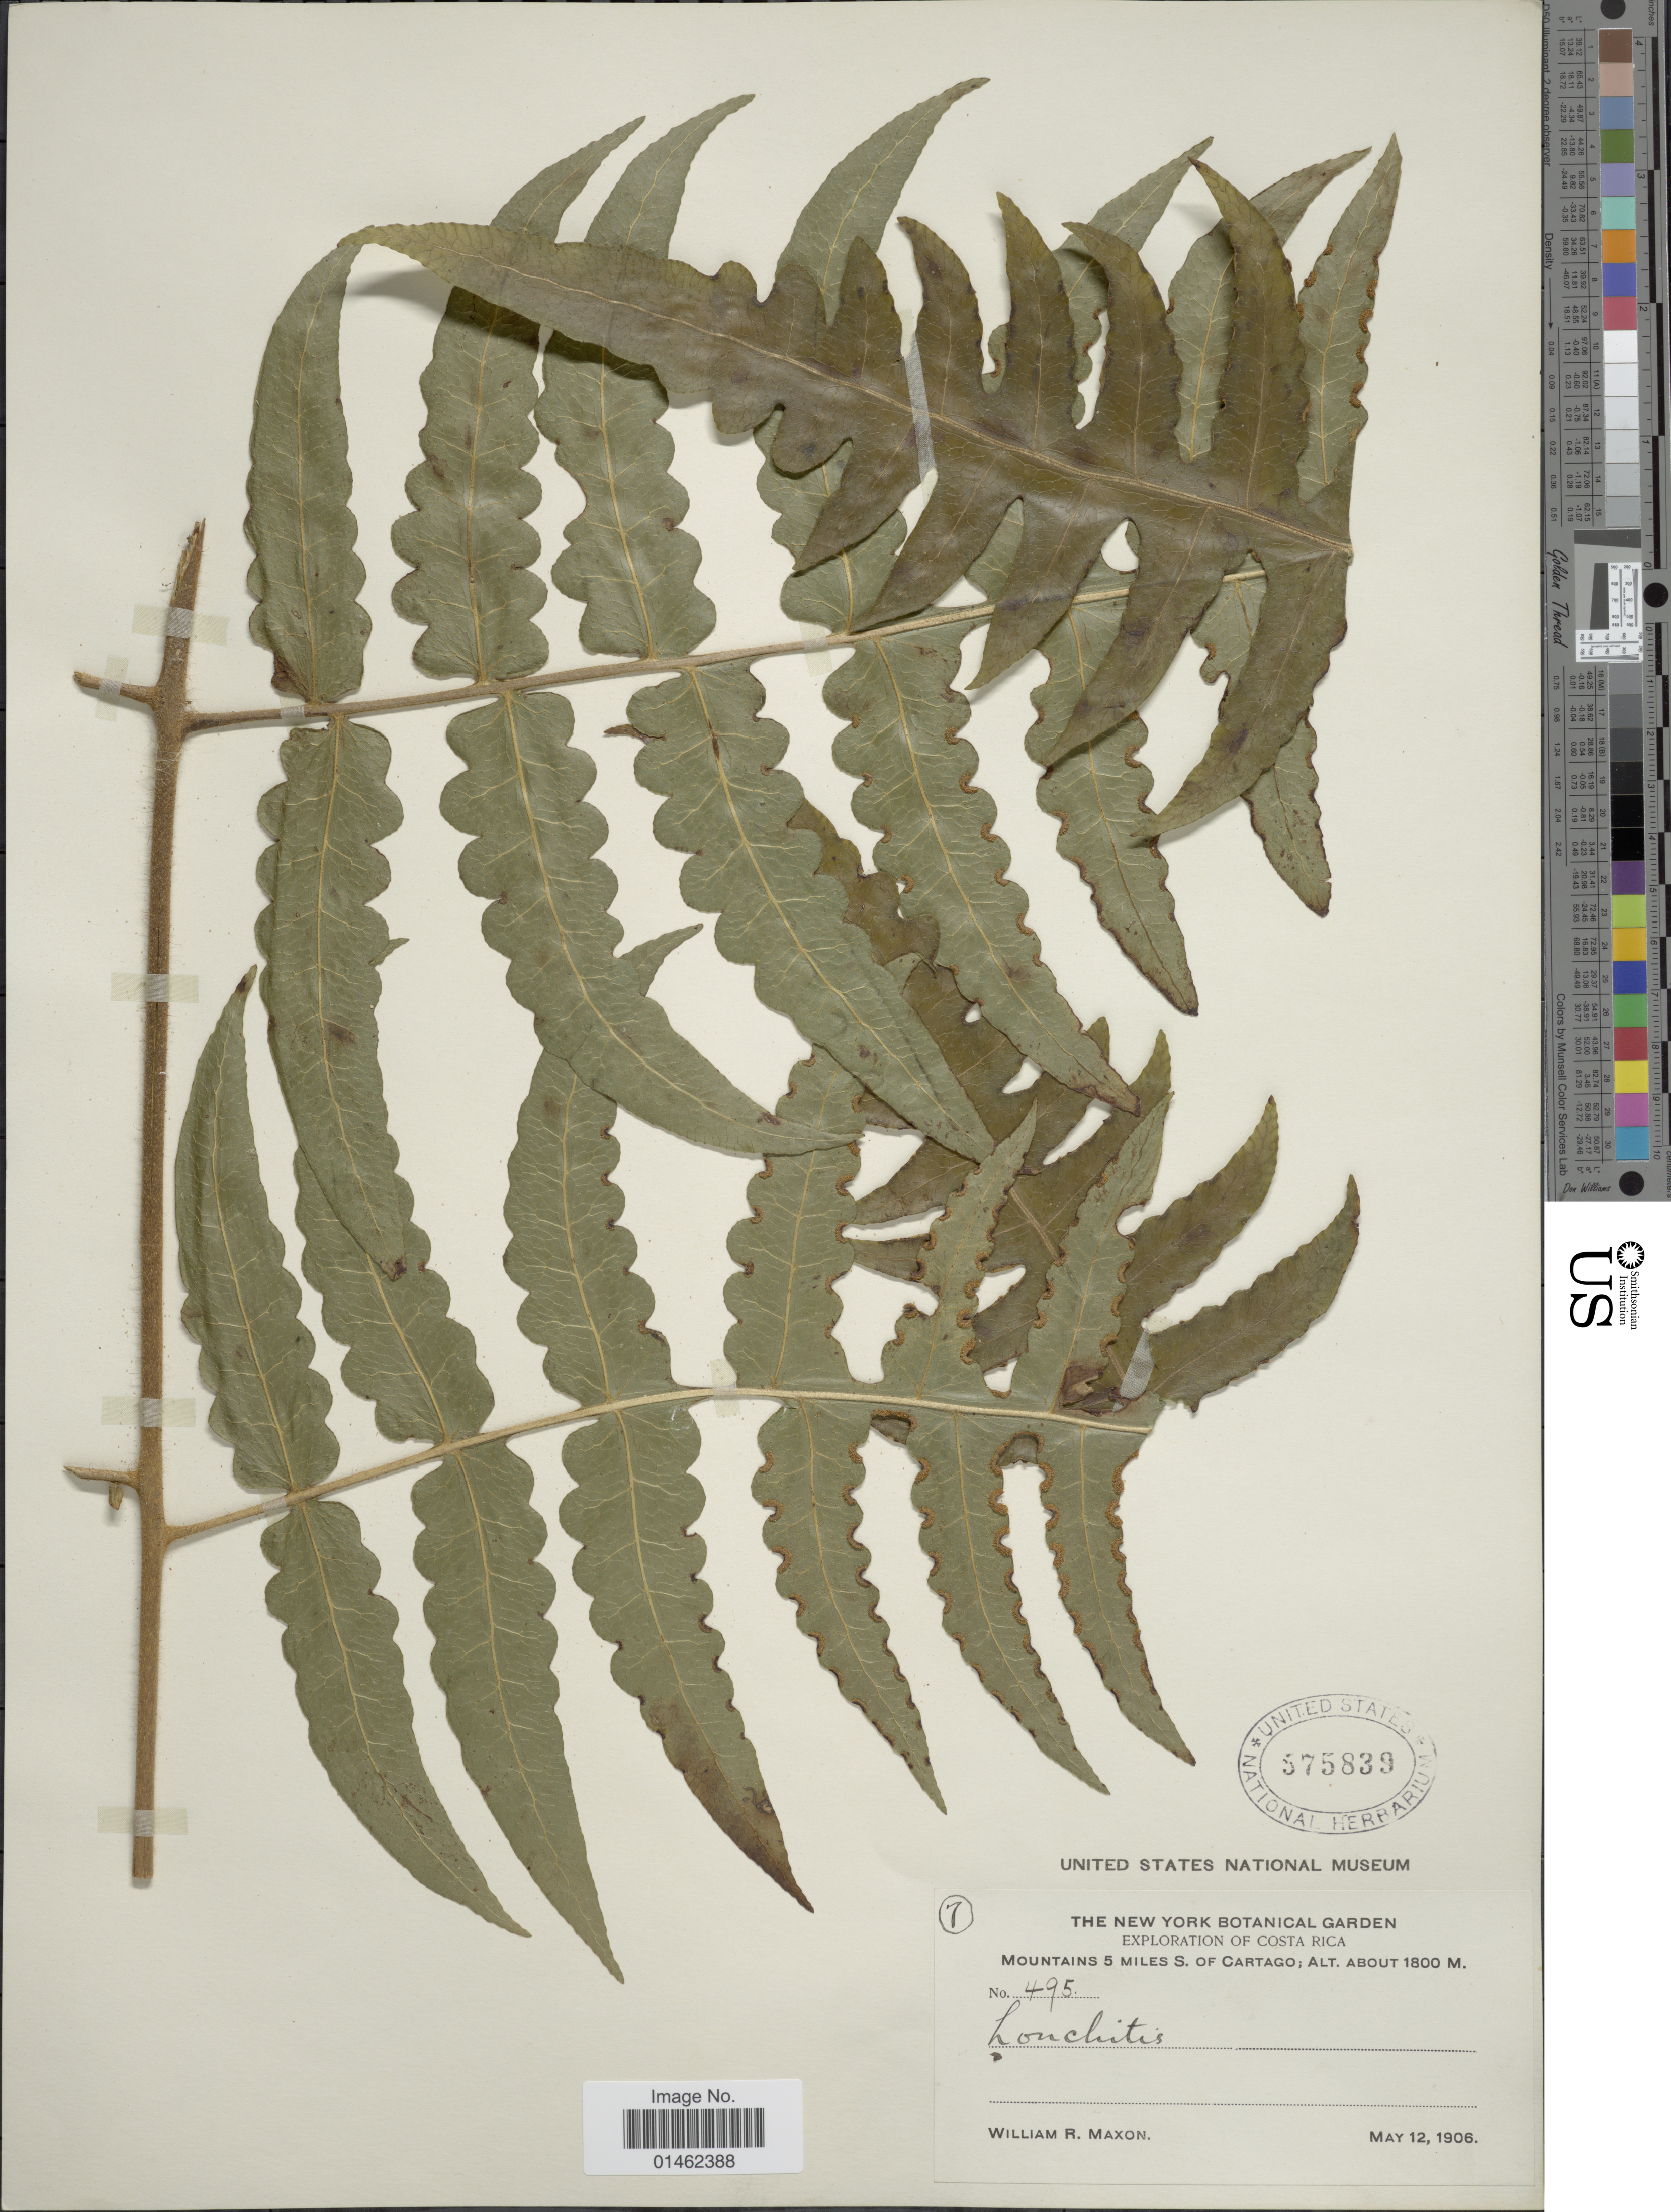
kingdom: Plantae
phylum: Tracheophyta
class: Polypodiopsida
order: Polypodiales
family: Dennstaedtiaceae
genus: Blotiella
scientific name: Blotiella lindeniana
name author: (Hook.) R.M. Tryon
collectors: W. R. Maxon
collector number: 495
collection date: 1906-05-12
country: Costa Rica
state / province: Cartago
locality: Mountains 5 miles S. of Cartago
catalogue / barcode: US 575839